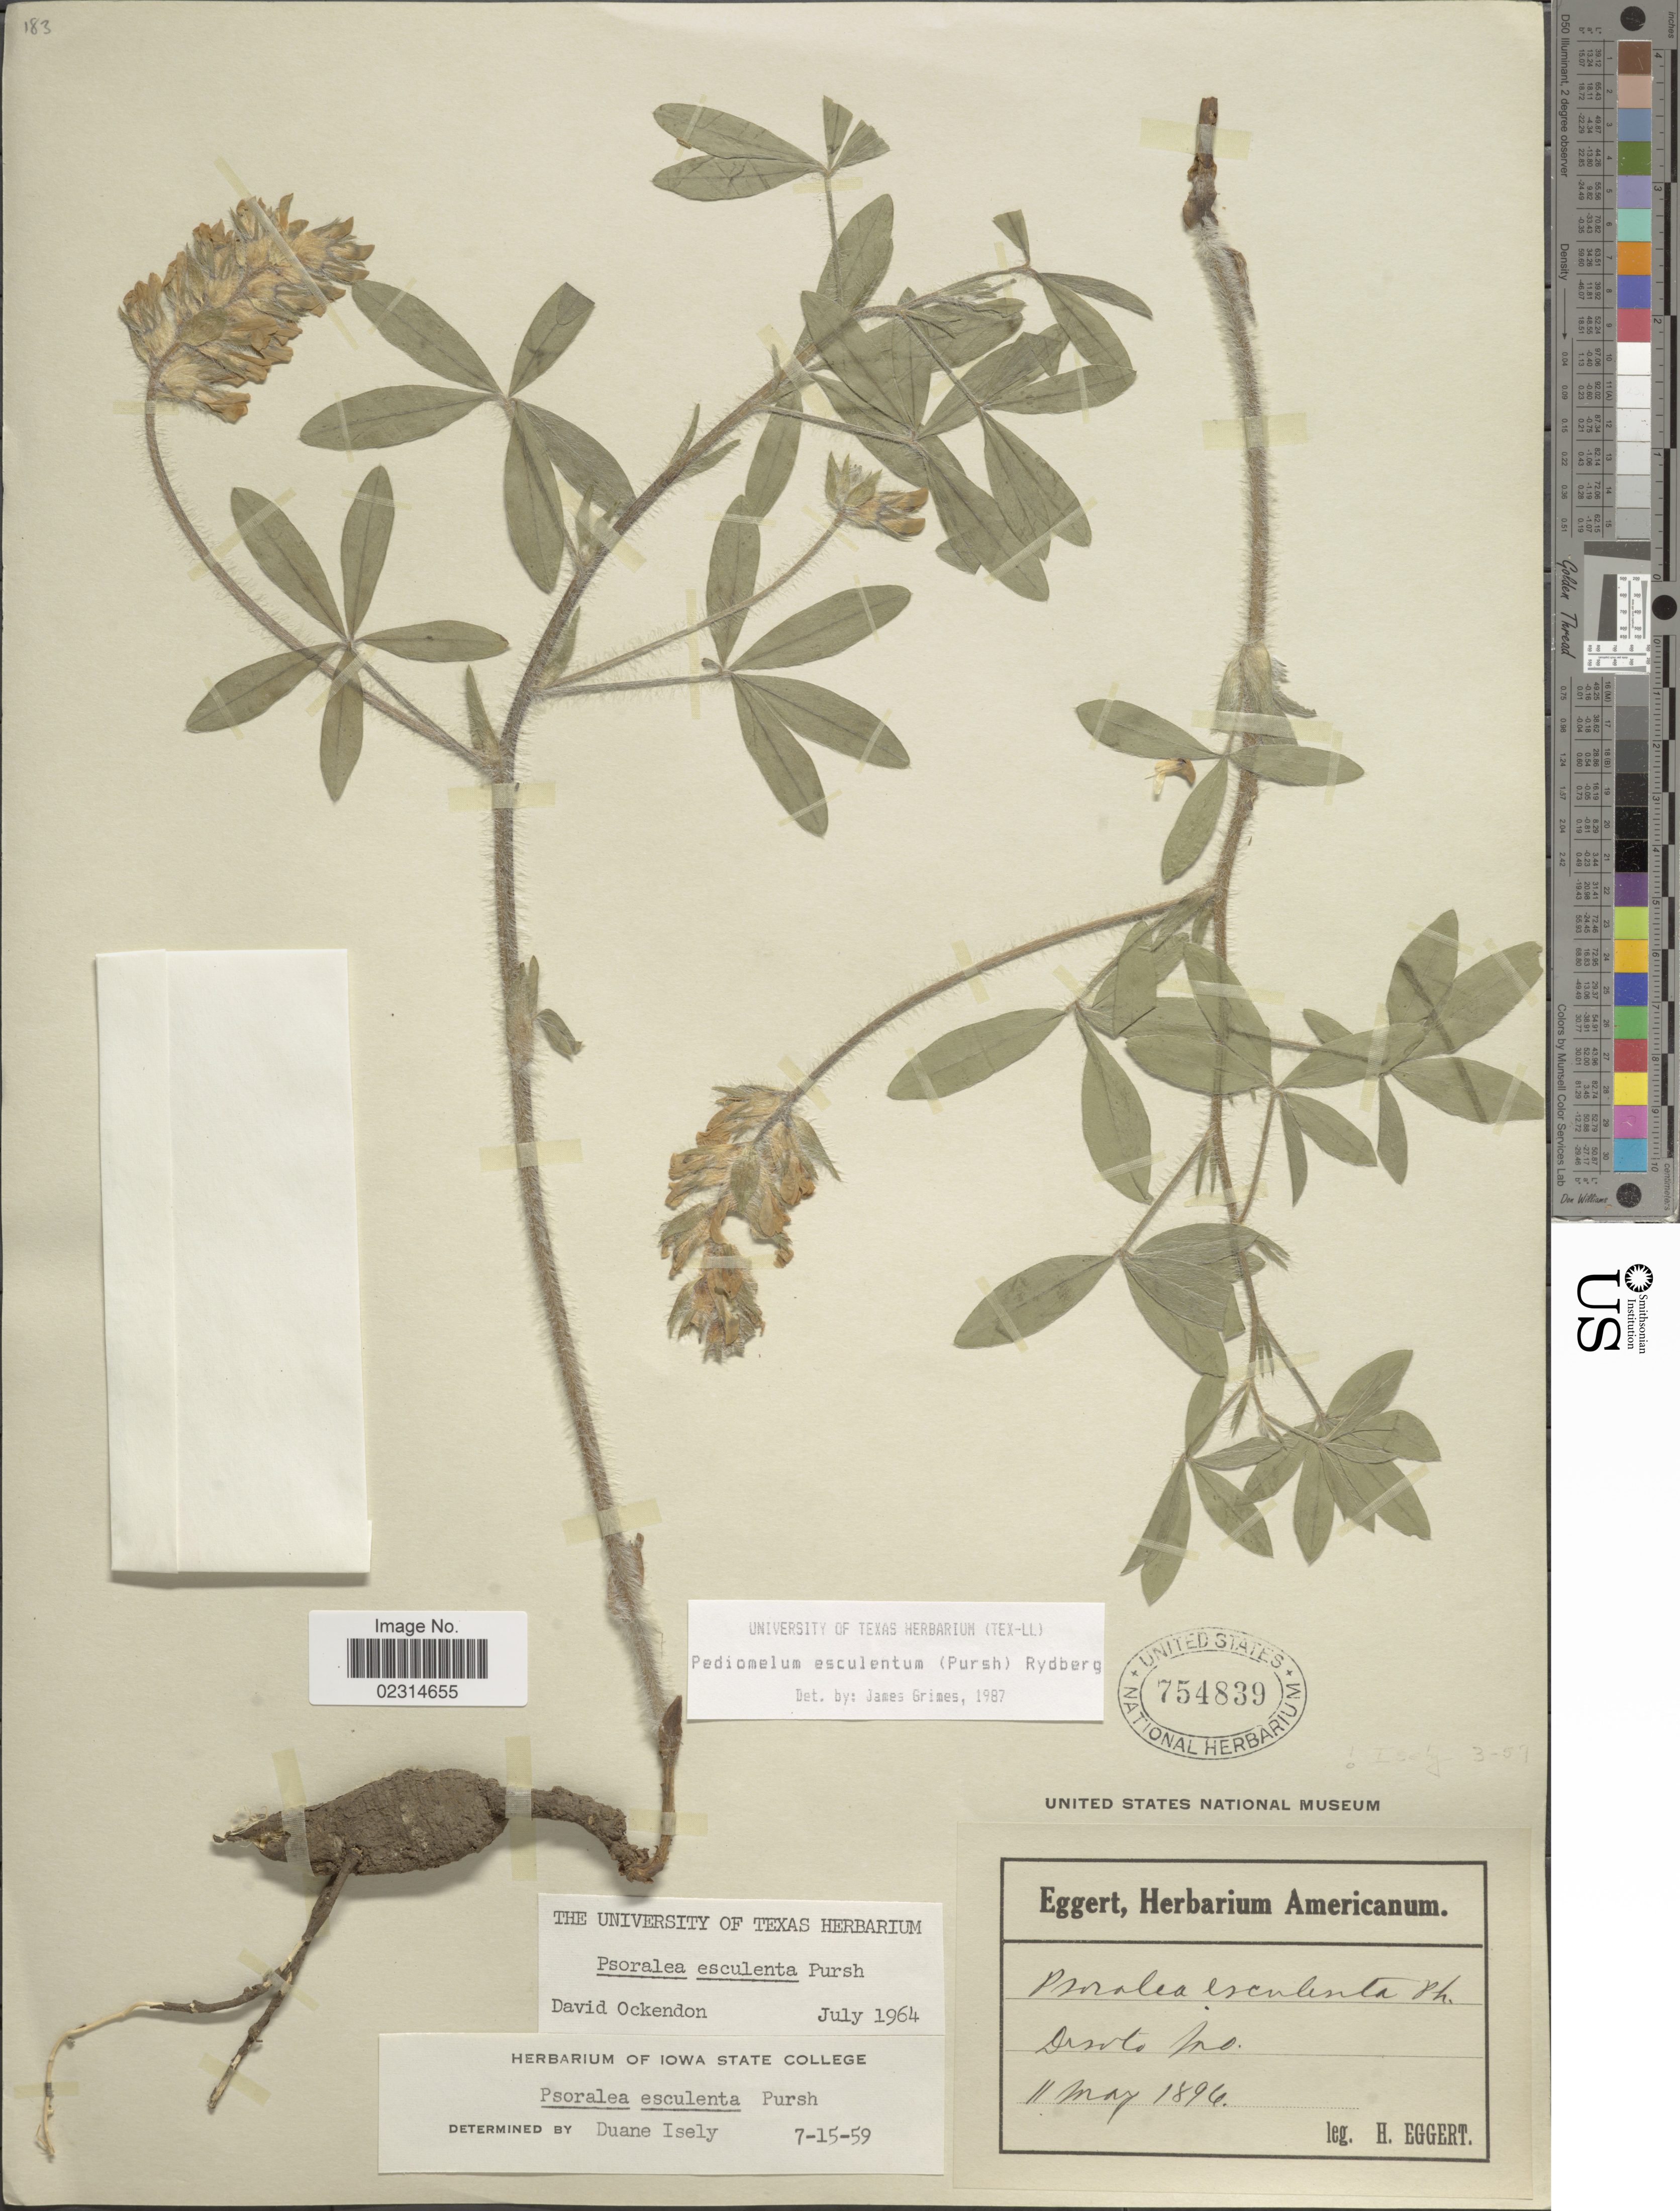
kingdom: Plantae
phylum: Tracheophyta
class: Magnoliopsida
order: Fabales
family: Fabaceae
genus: Pediomelum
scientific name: Pediomelum esculentum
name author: (Pursh) Rydb.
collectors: H. Eggert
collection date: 1894-05-11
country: United States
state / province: Missouri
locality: Desoto.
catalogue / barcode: US 754839